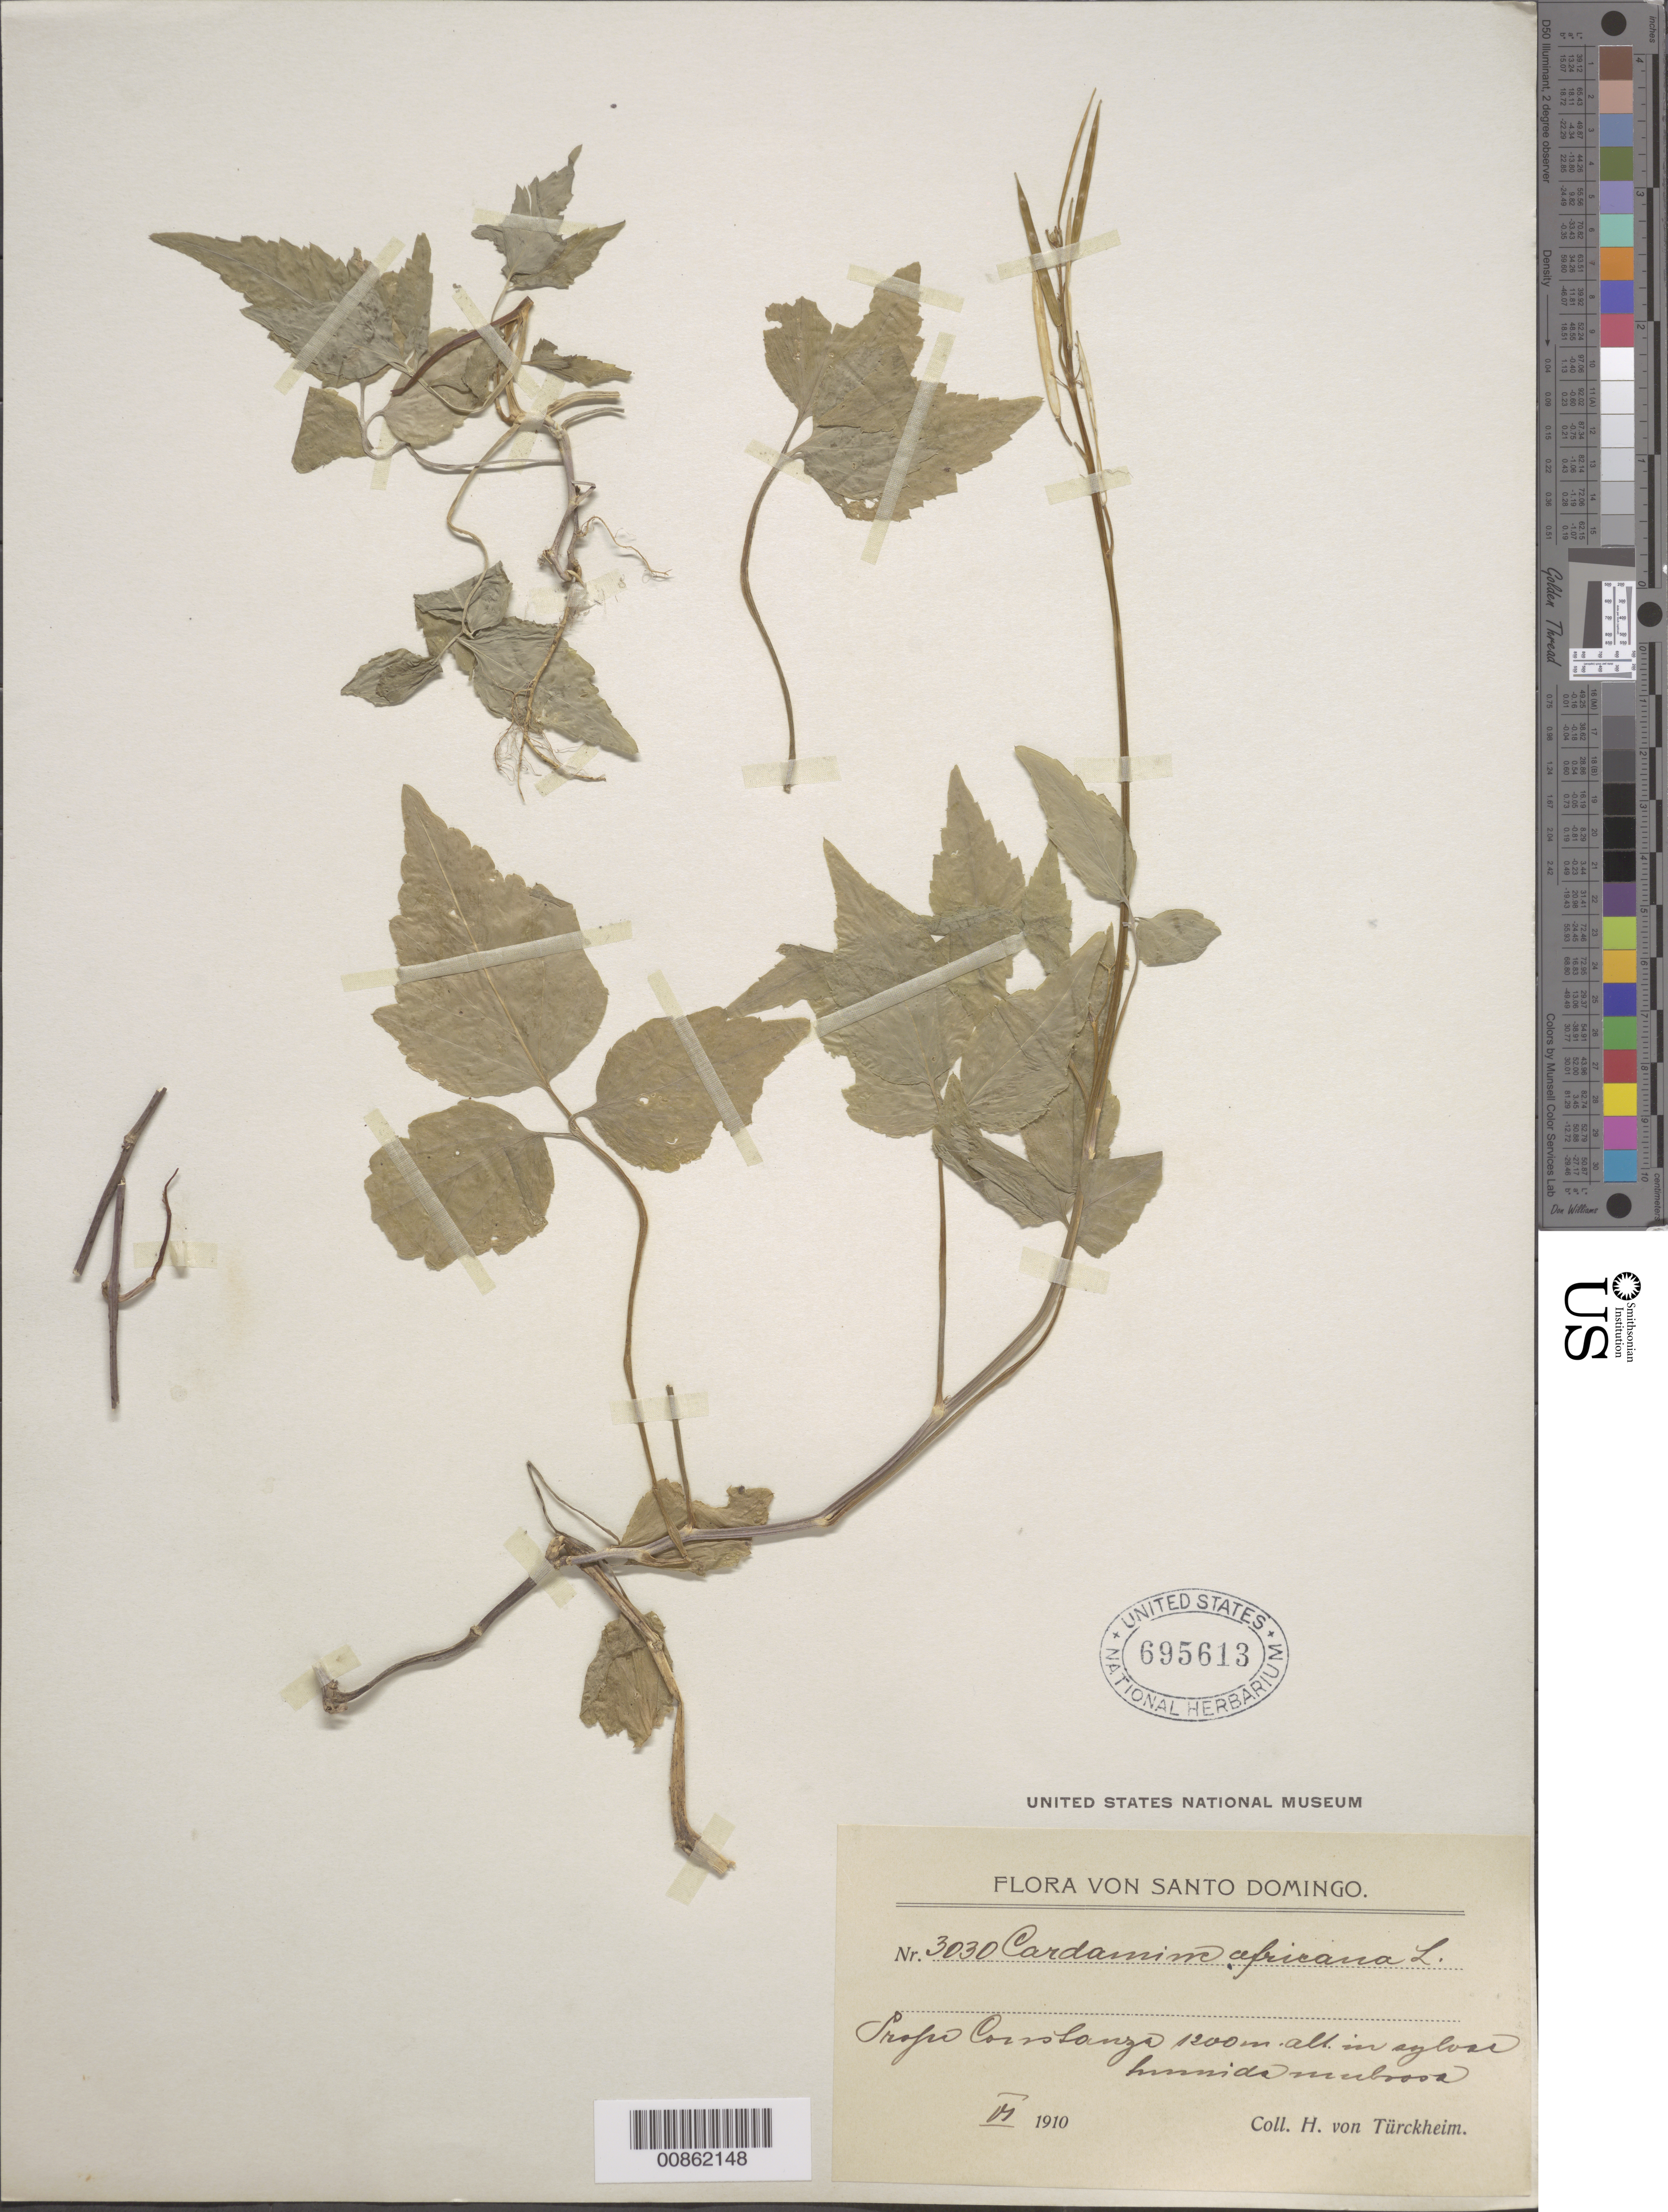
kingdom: Plantae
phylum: Tracheophyta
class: Magnoliopsida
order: Brassicales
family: Brassicaceae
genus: Cardamine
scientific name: Cardamine africana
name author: L.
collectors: H. von Türckheim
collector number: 3030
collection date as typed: Jun 1910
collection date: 1910-06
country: Dominican Republic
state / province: La Vega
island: Hispaniola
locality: Prope Constanza.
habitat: In sylvas humida mubrosa.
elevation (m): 1200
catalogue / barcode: US 695613